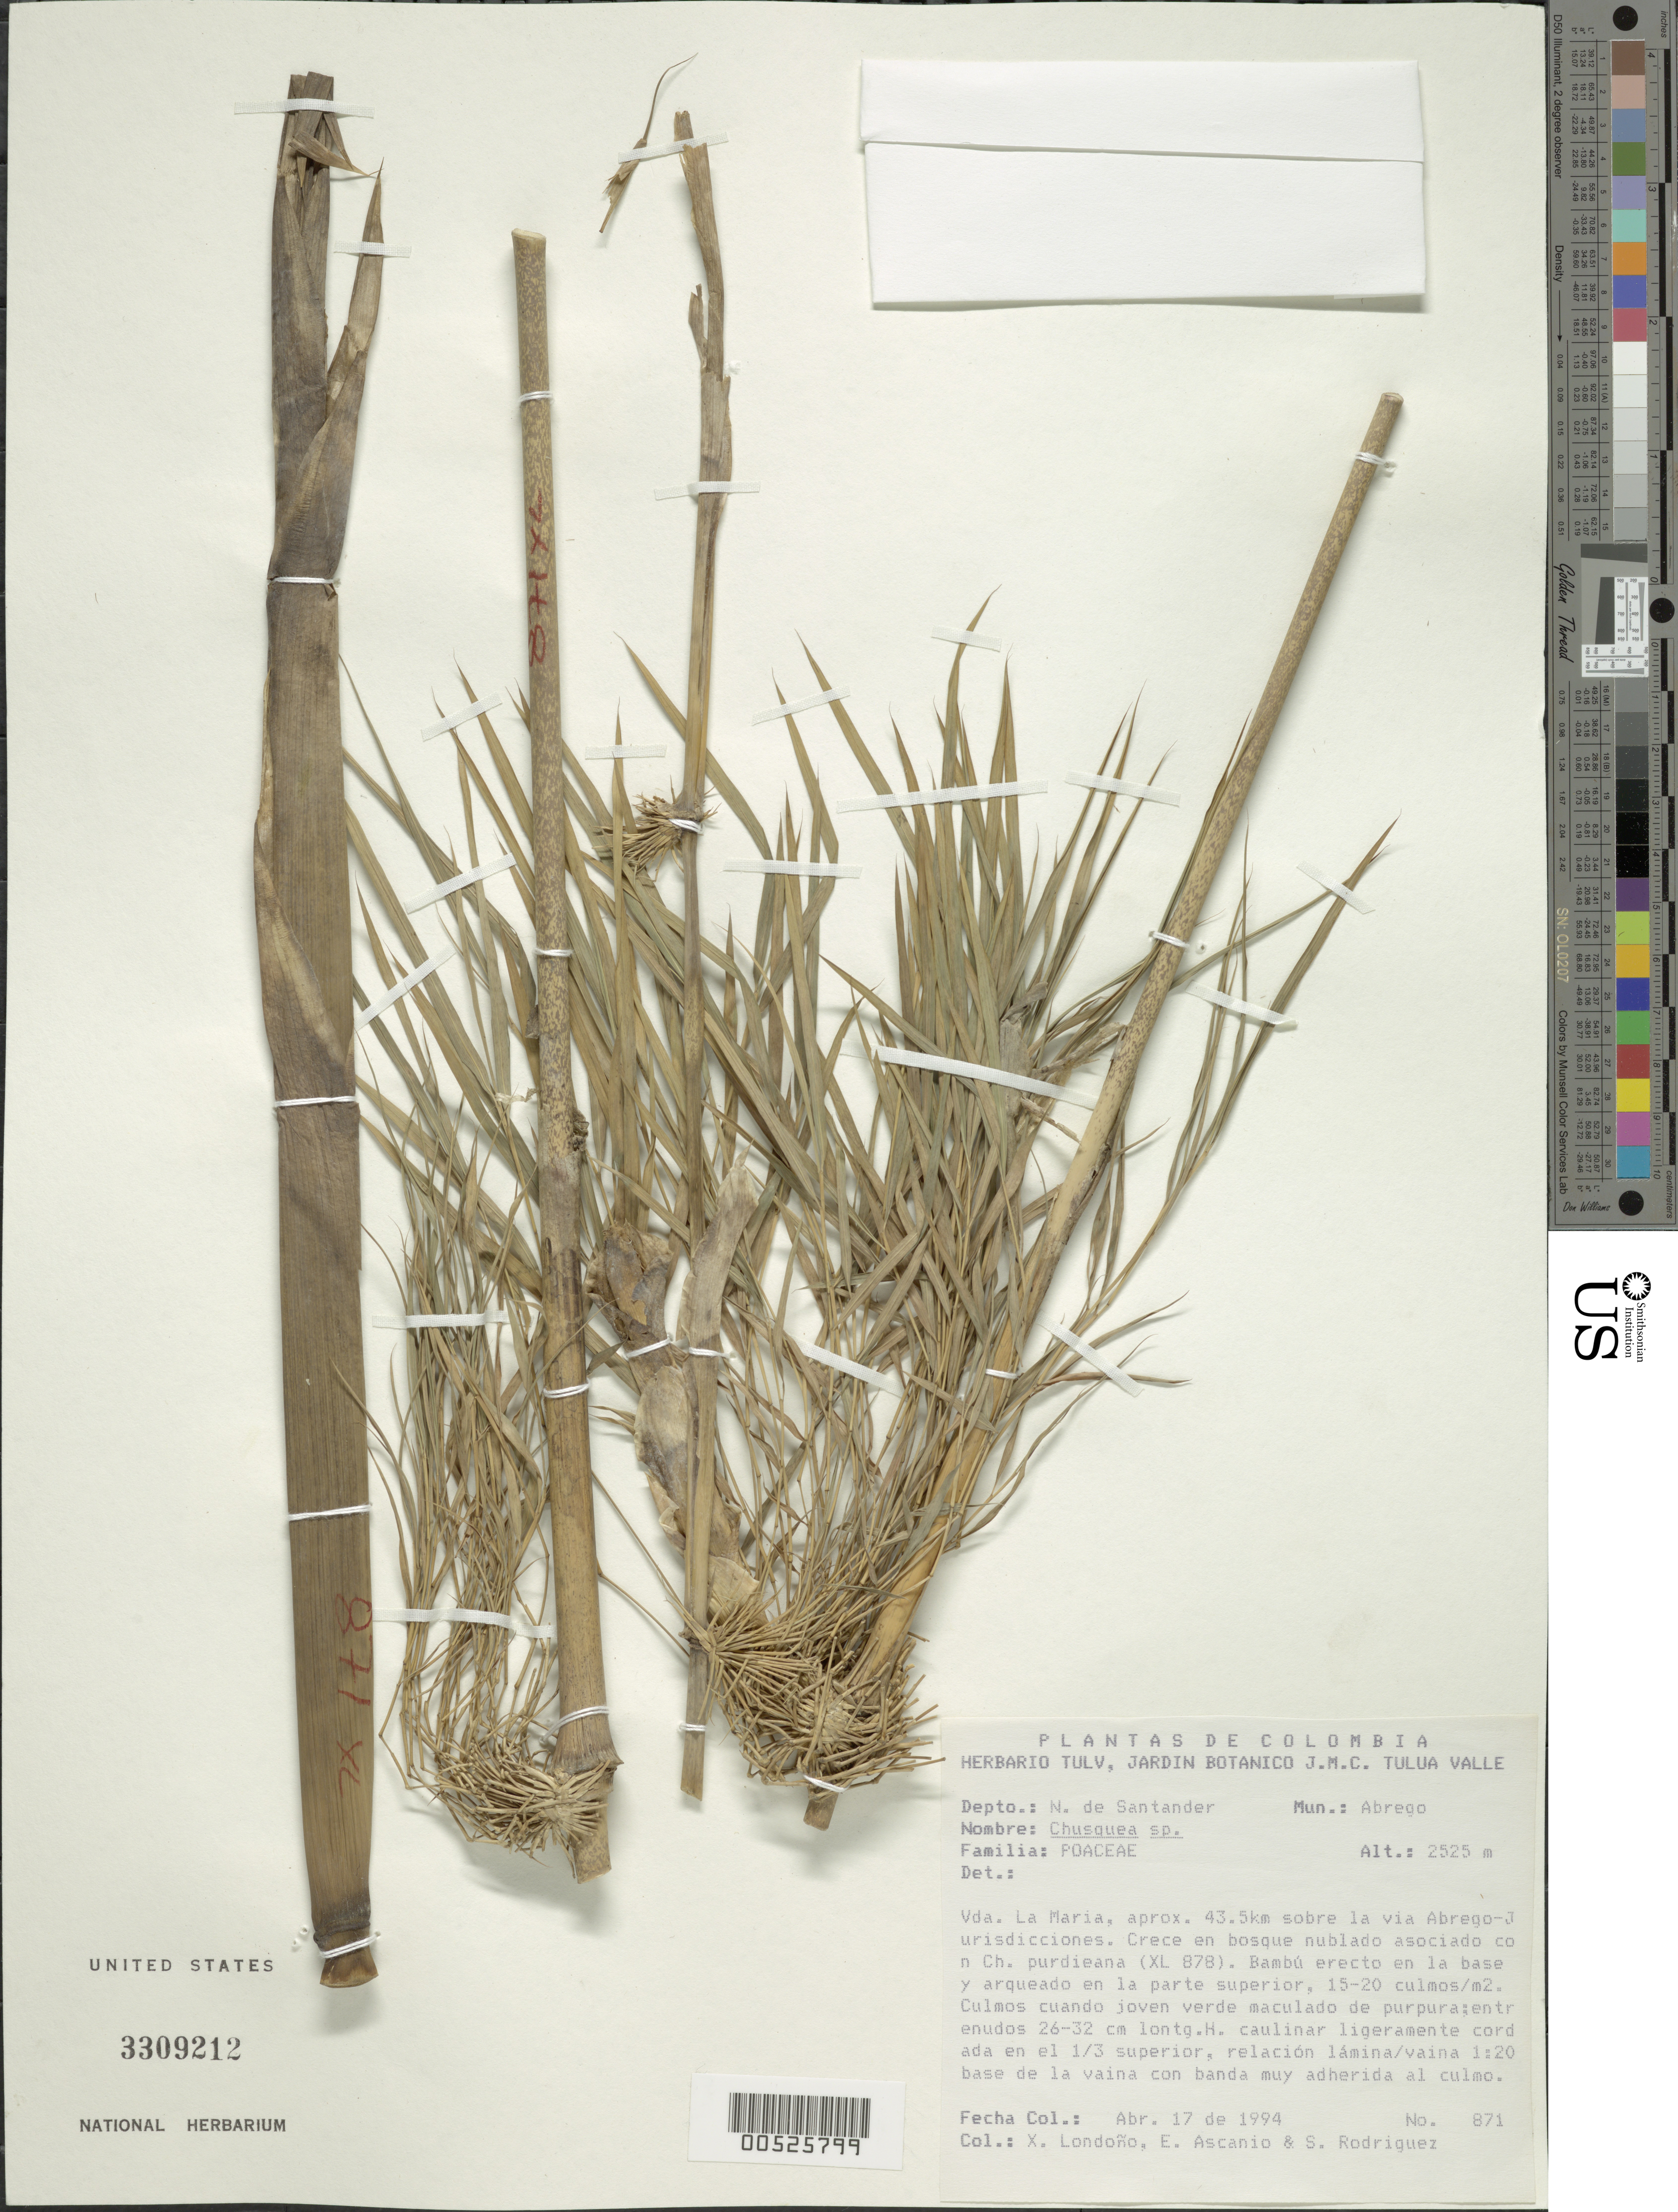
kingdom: Plantae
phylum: Tracheophyta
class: Liliopsida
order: Poales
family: Poaceae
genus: Chusquea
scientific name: Chusquea sp.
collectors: X. Londoño, E. Ascanio & S. Rodriguez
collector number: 871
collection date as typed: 17 Apr 1994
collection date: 1994-04-17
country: Colombia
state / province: Norte de Santander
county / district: Ábrego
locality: Vda. la Maria, aprox. 43.5 km Sobre la via Abrego - Jurisdicciones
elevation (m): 2525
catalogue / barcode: US 3309212